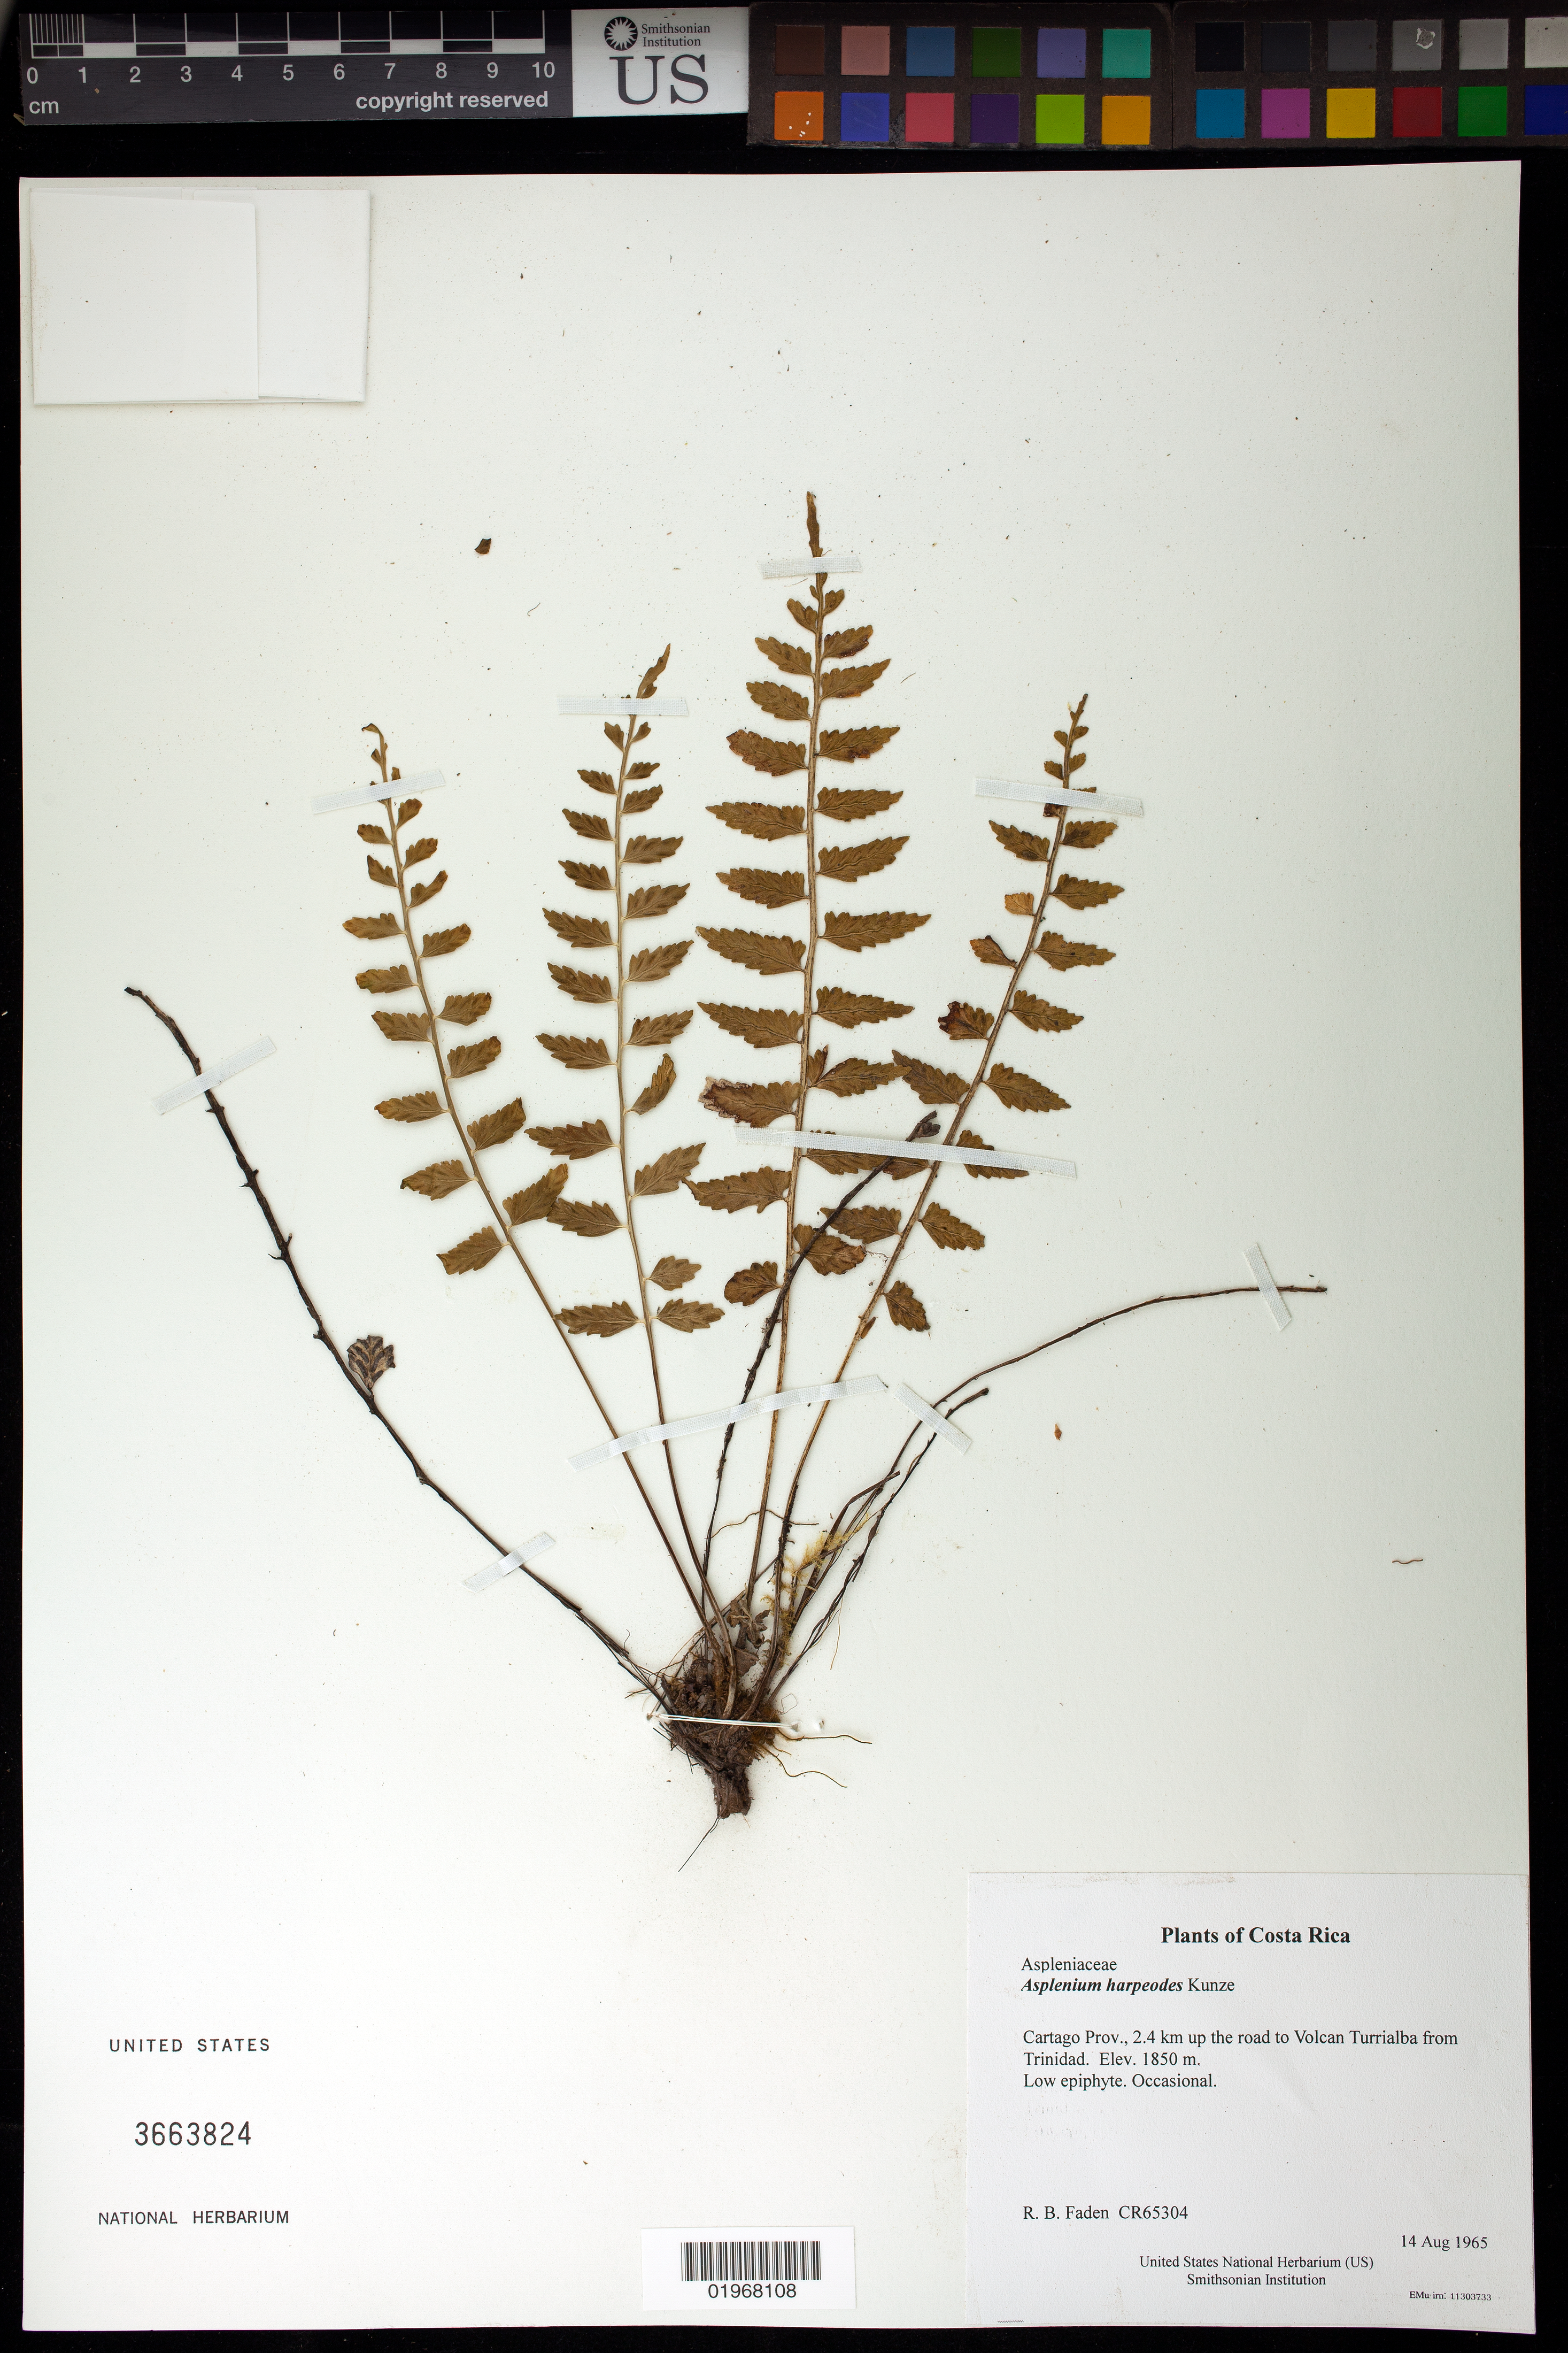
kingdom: Plantae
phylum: Tracheophyta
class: Polypodiopsida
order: Polypodiales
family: Aspleniaceae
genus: Asplenium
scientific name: Asplenium harpeodes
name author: Kunze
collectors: R. B. Faden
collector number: CR65304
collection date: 1965-08-14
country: Costa Rica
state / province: Cartago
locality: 2.4 km up the road to Volcan Turrialba from Trinidad.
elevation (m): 1850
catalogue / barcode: US 3663824